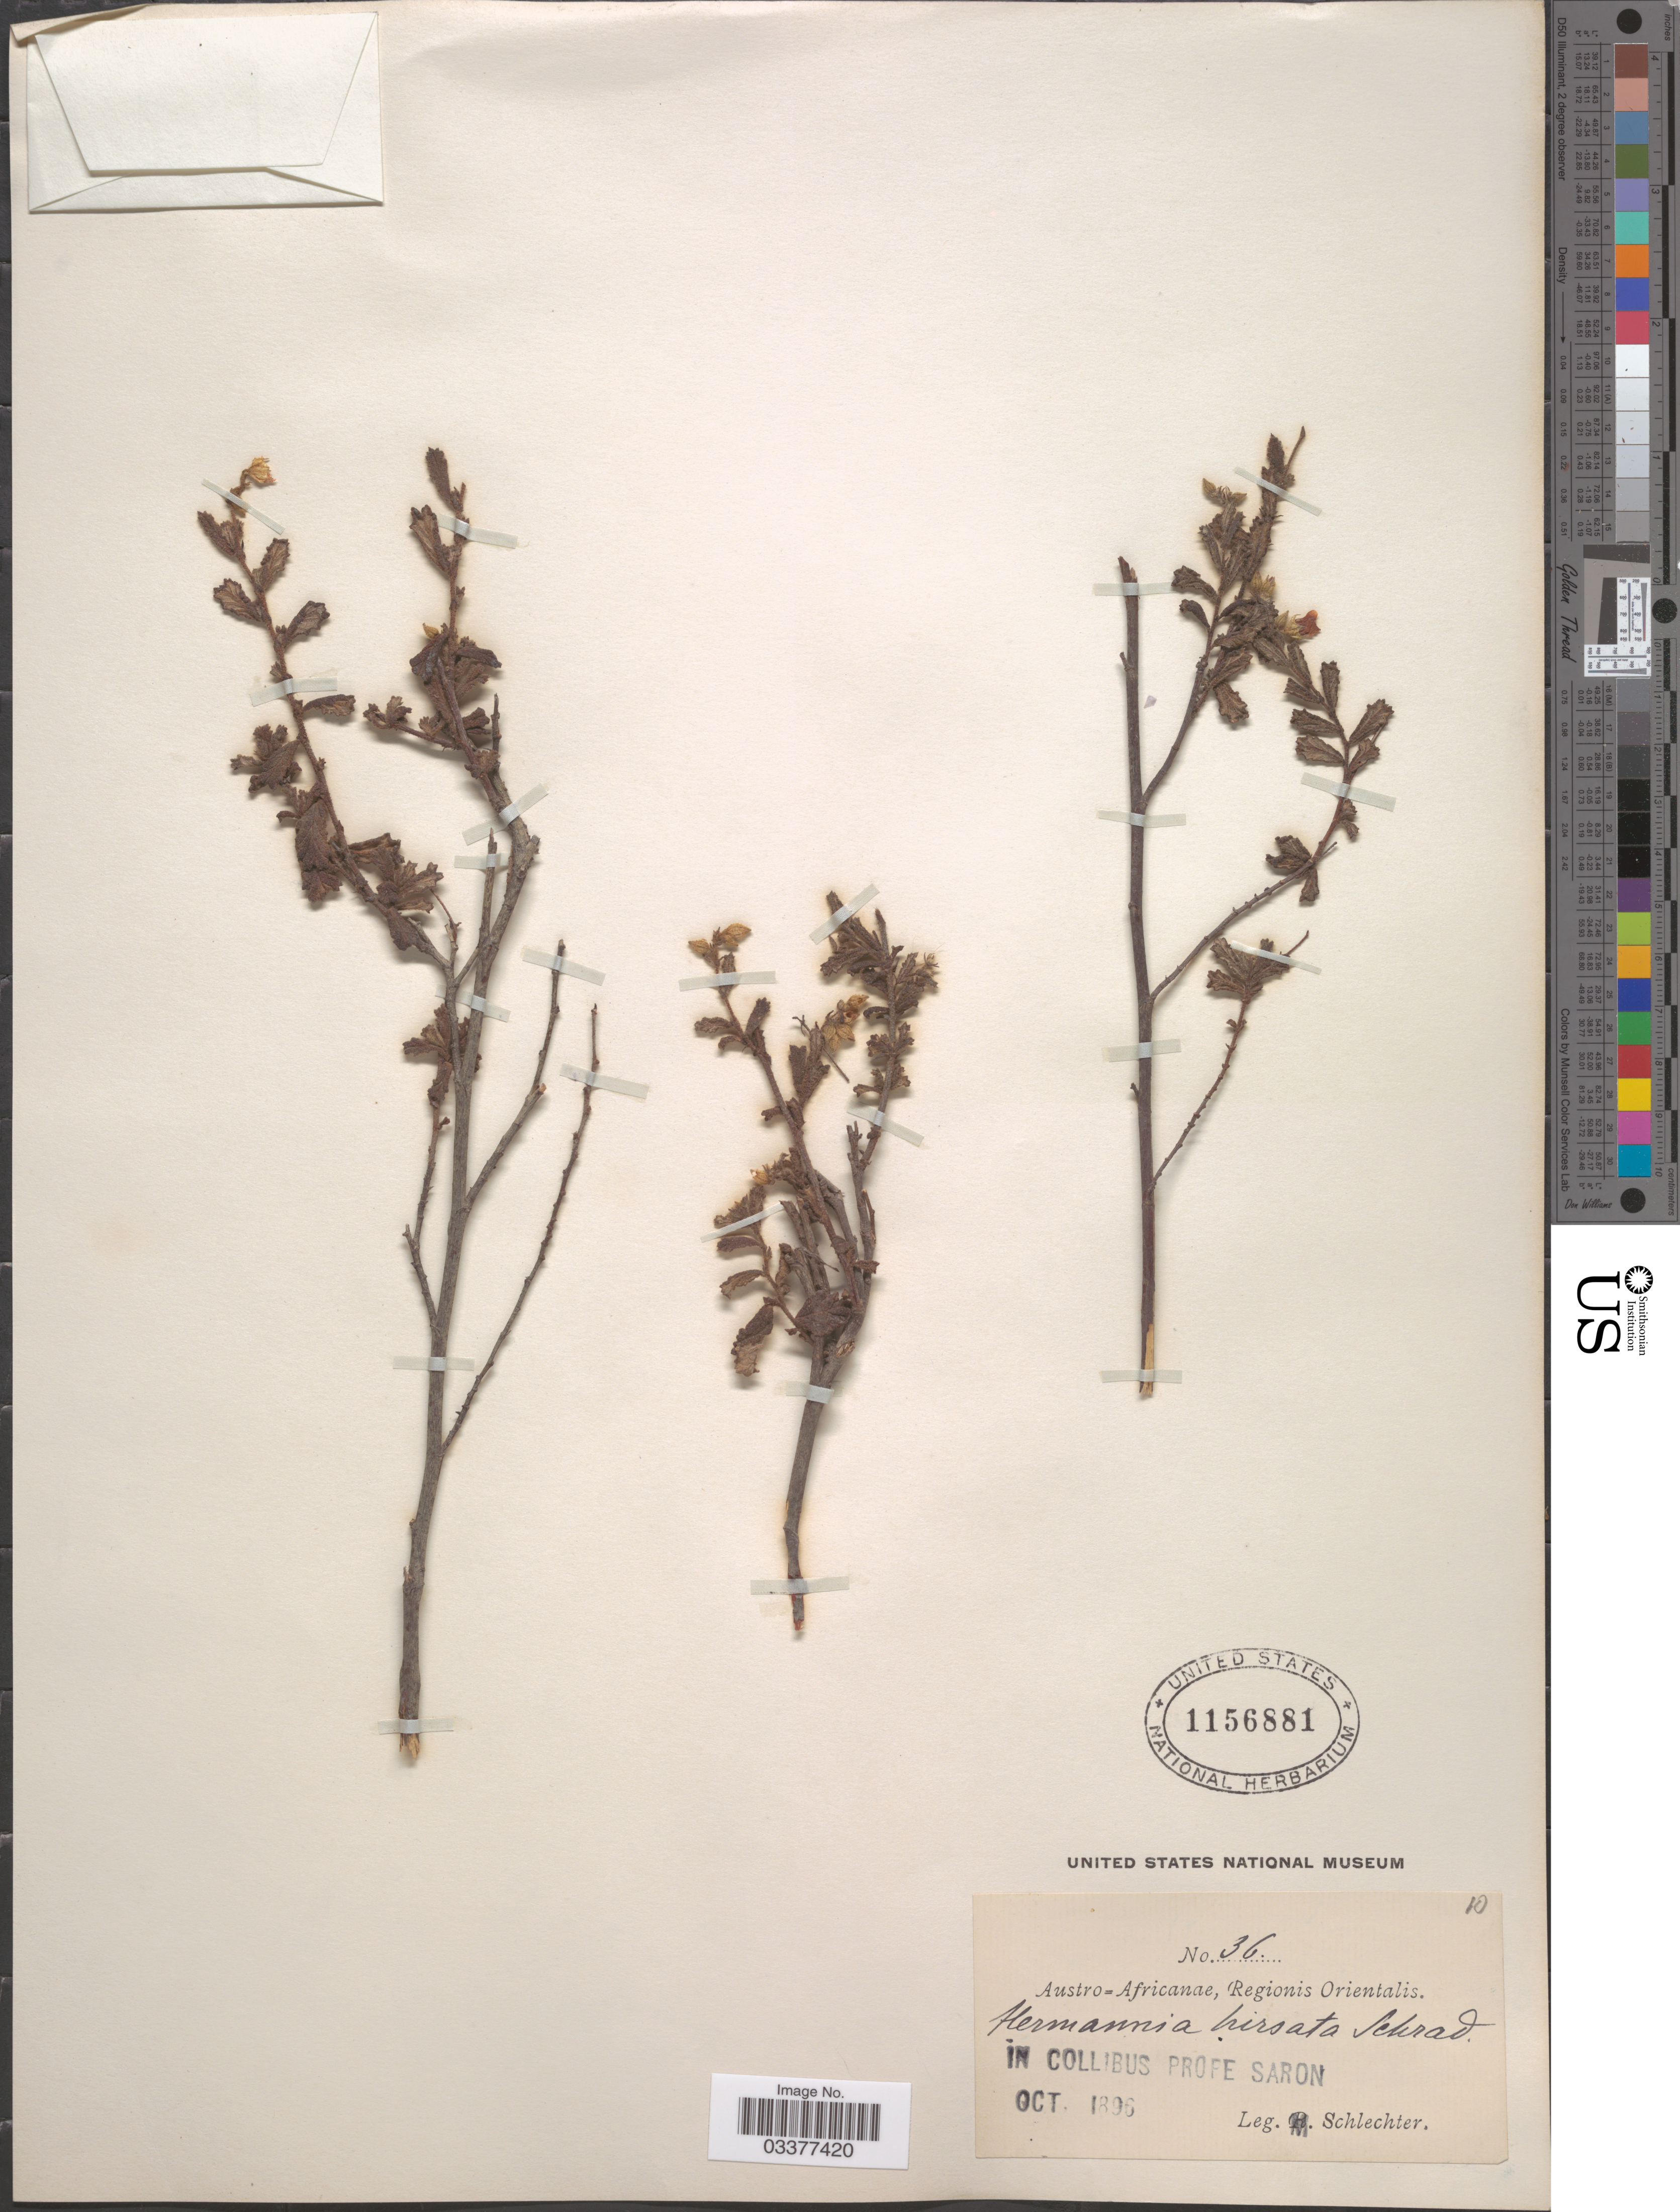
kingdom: Plantae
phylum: Tracheophyta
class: Magnoliopsida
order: Malvales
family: Malvaceae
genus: Hermannia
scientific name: Hermannia aspera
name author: J.C. Wendl.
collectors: M. Schlechter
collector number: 36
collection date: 1896-10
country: South Africa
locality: Austro=Africanae, Regionis Orientalis. In collibus prope Saron.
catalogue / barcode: US 1156881